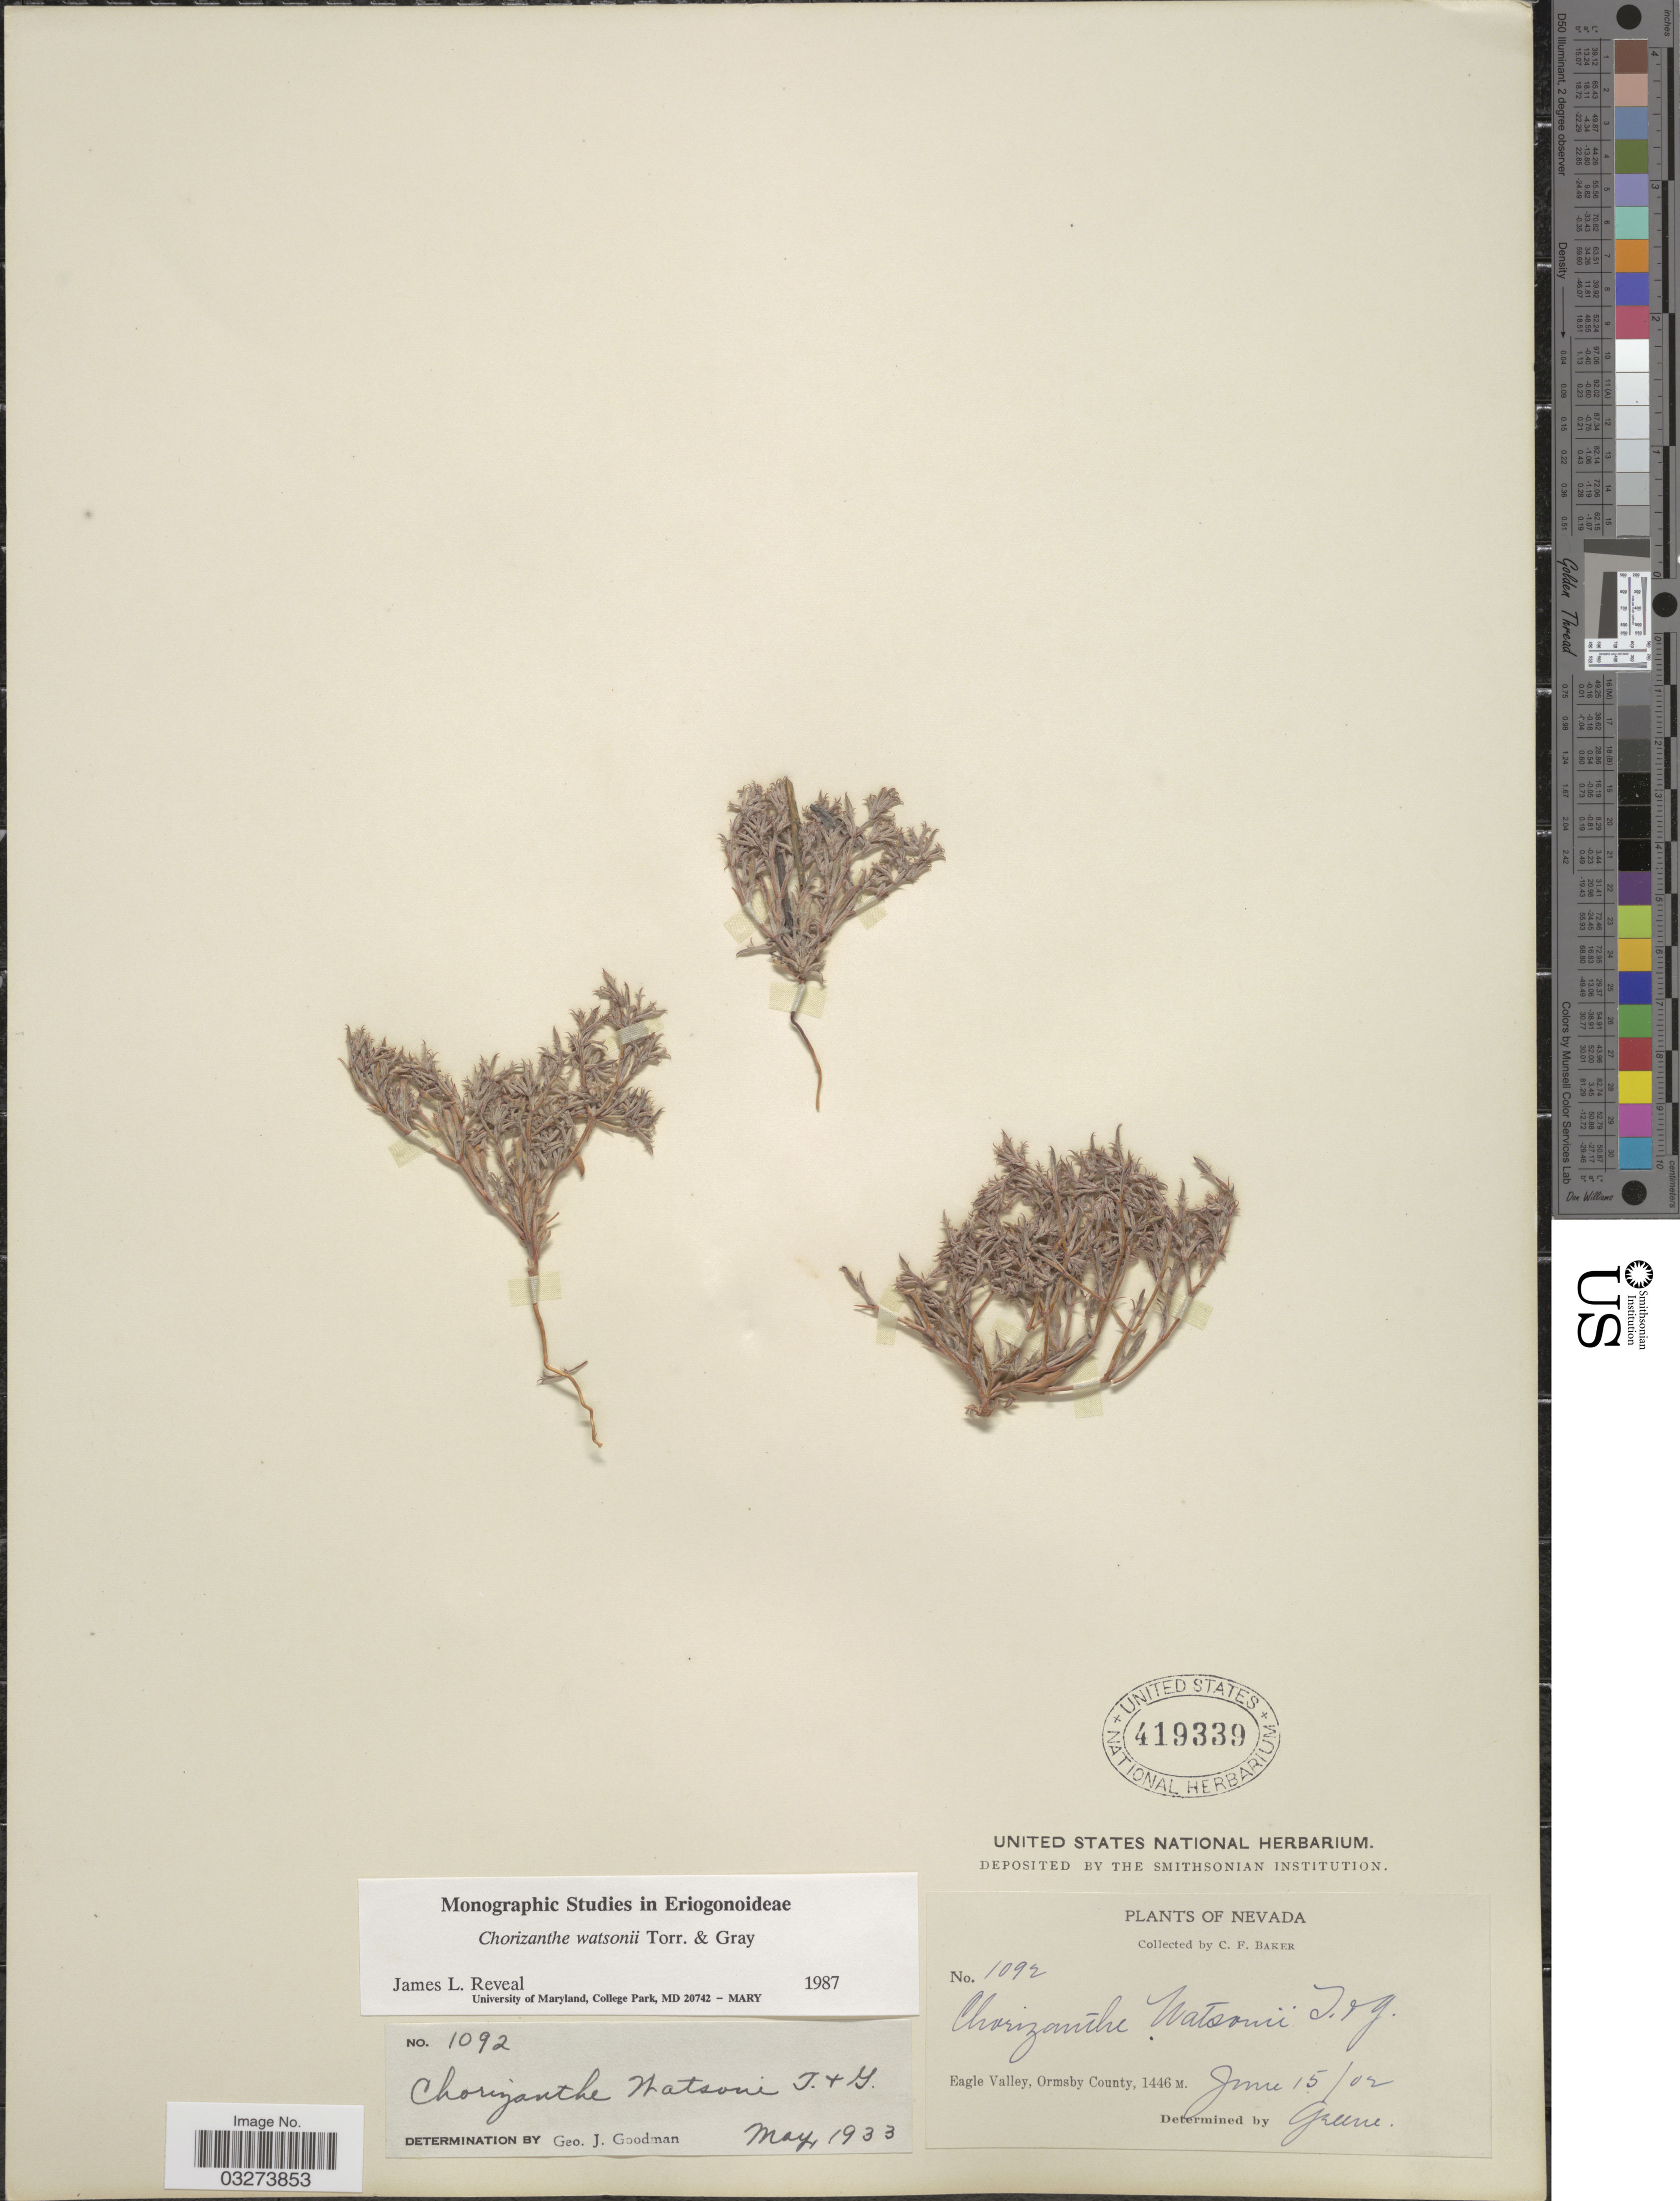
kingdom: Plantae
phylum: Tracheophyta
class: Magnoliopsida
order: Caryophyllales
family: Polygonaceae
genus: Chorizanthe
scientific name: Chorizanthe watsonii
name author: Torr. & A. Gray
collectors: C. F. Baker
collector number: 1092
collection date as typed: Transcribed d/m/y: 15/6/2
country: United States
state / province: Nevada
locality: Eagle Valley, Ormsby County.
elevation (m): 1446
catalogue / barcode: US 419339